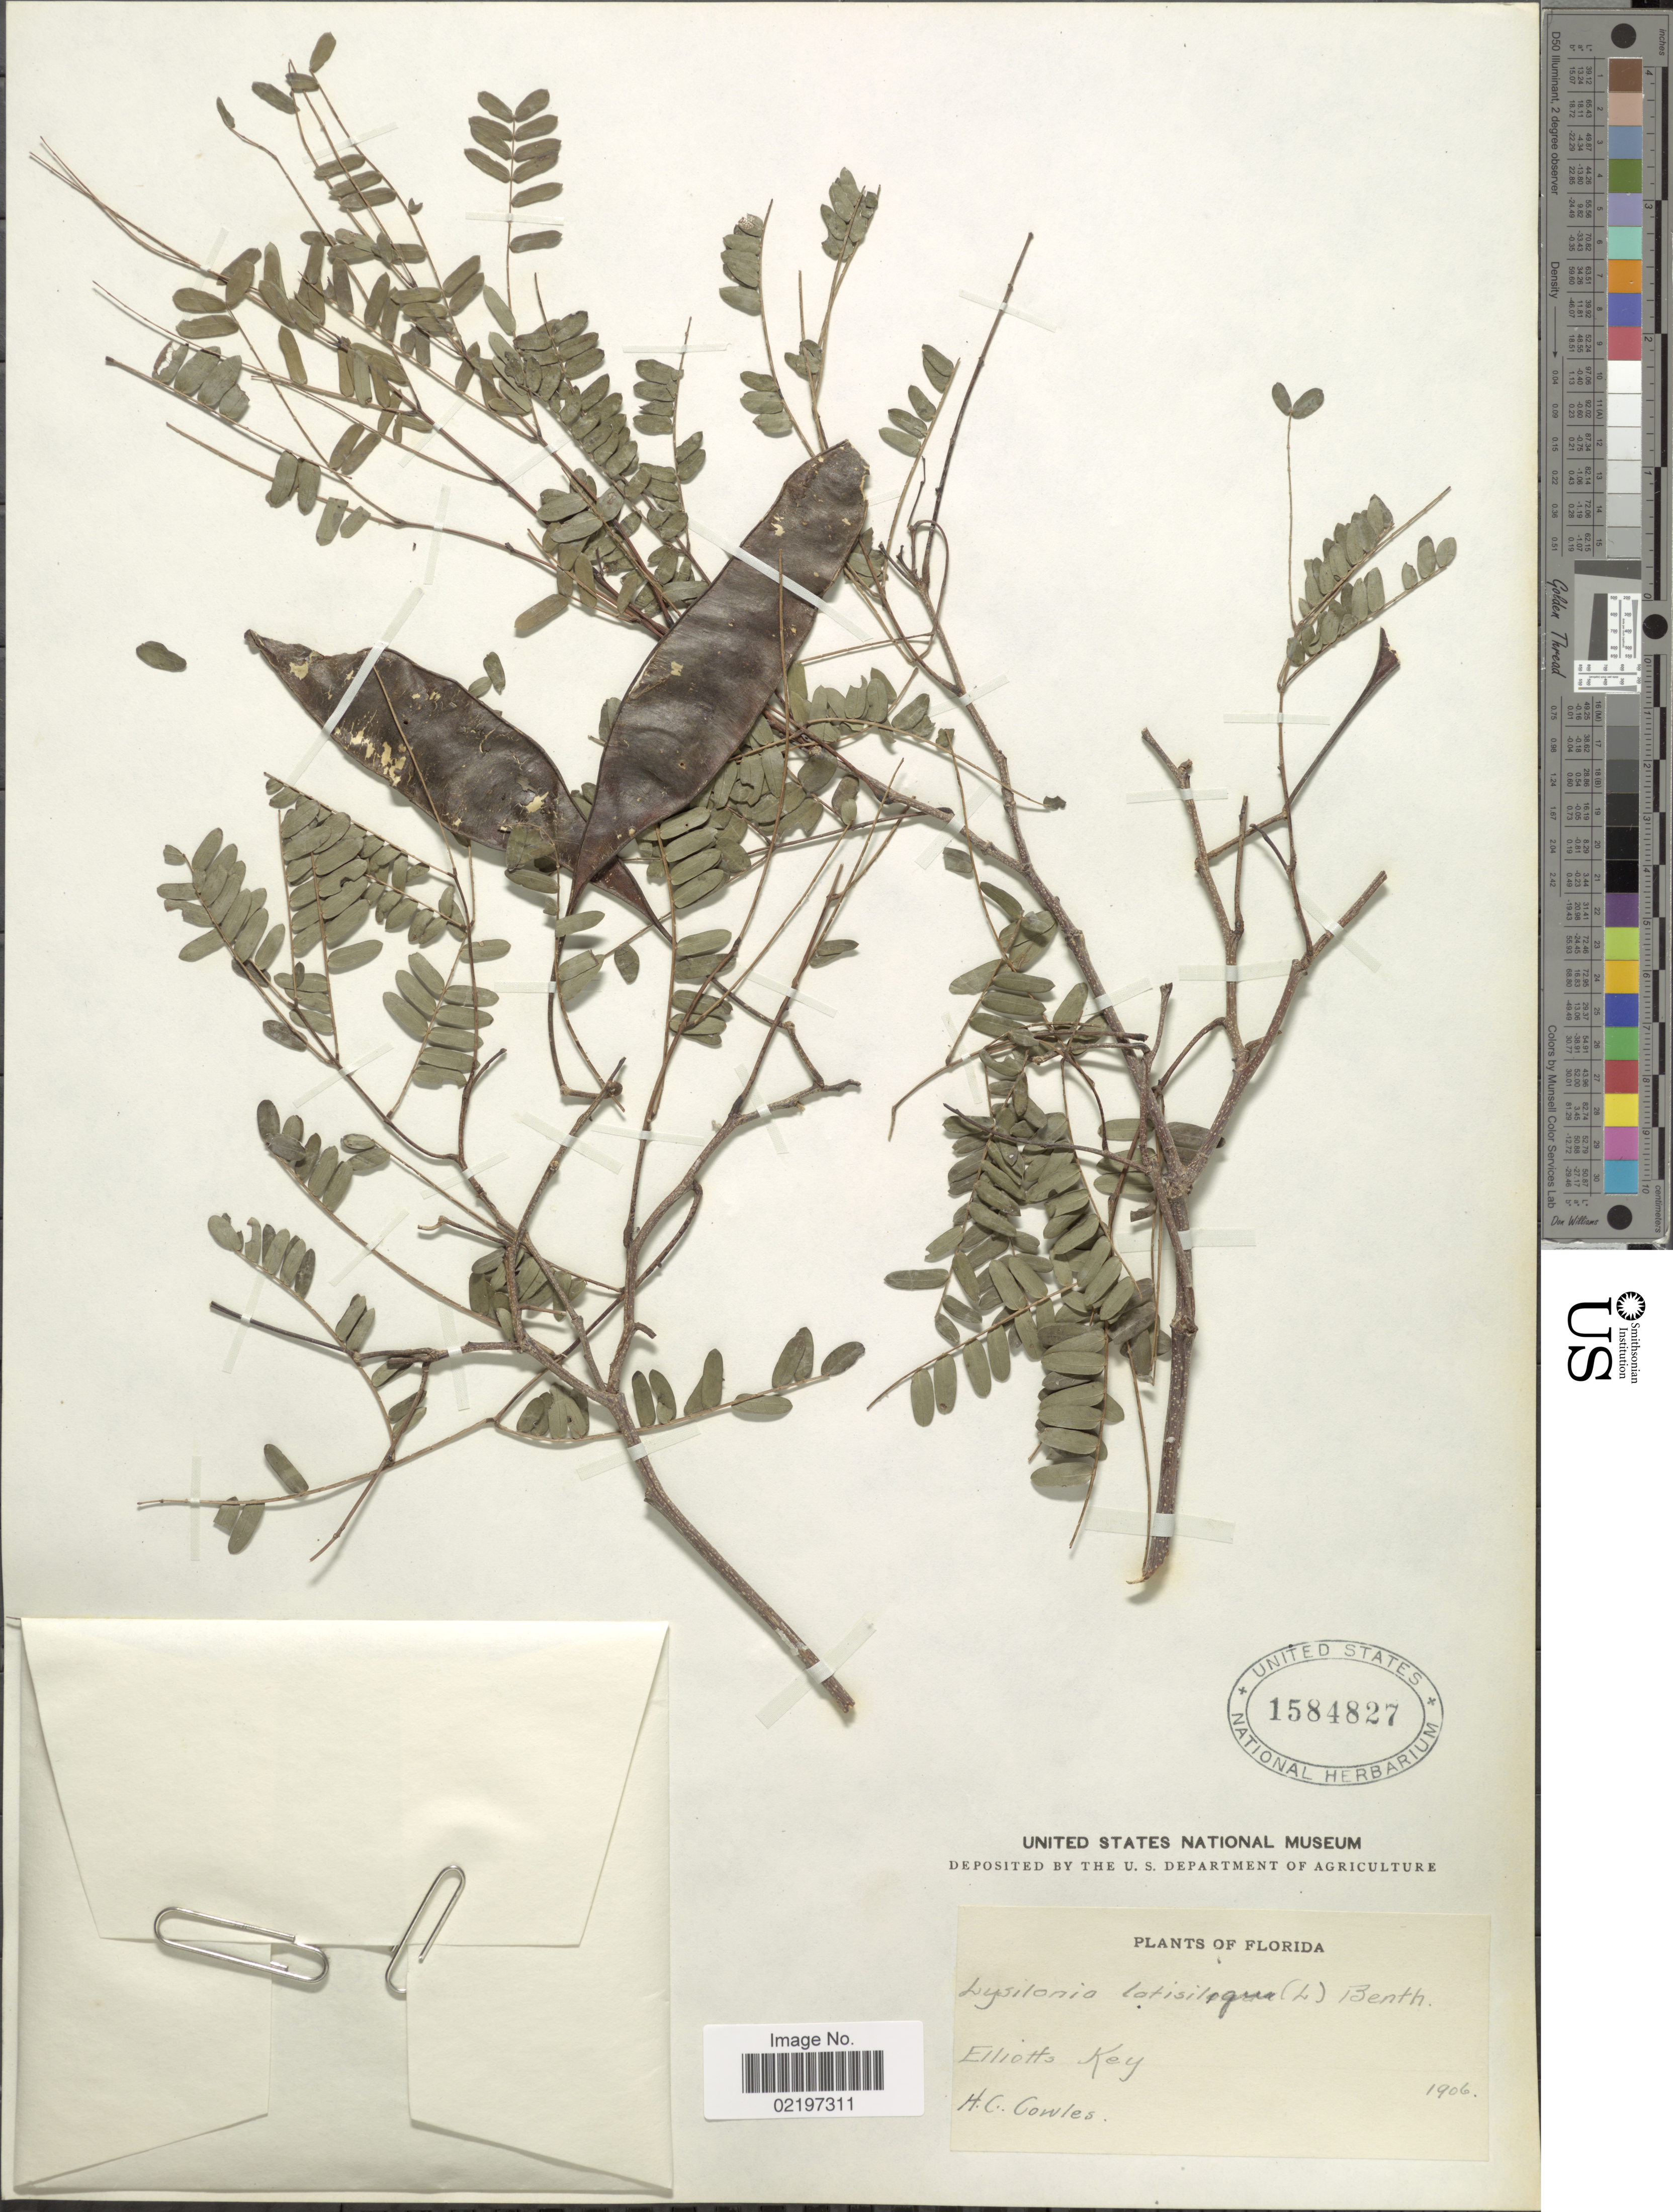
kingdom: Plantae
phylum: Tracheophyta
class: Magnoliopsida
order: Fabales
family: Fabaceae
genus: Lysiloma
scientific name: Lysiloma latisiliquum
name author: (L.) Benth.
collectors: H. Cowles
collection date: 1906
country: United States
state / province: Florida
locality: Elliotts Key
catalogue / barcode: US 1584827